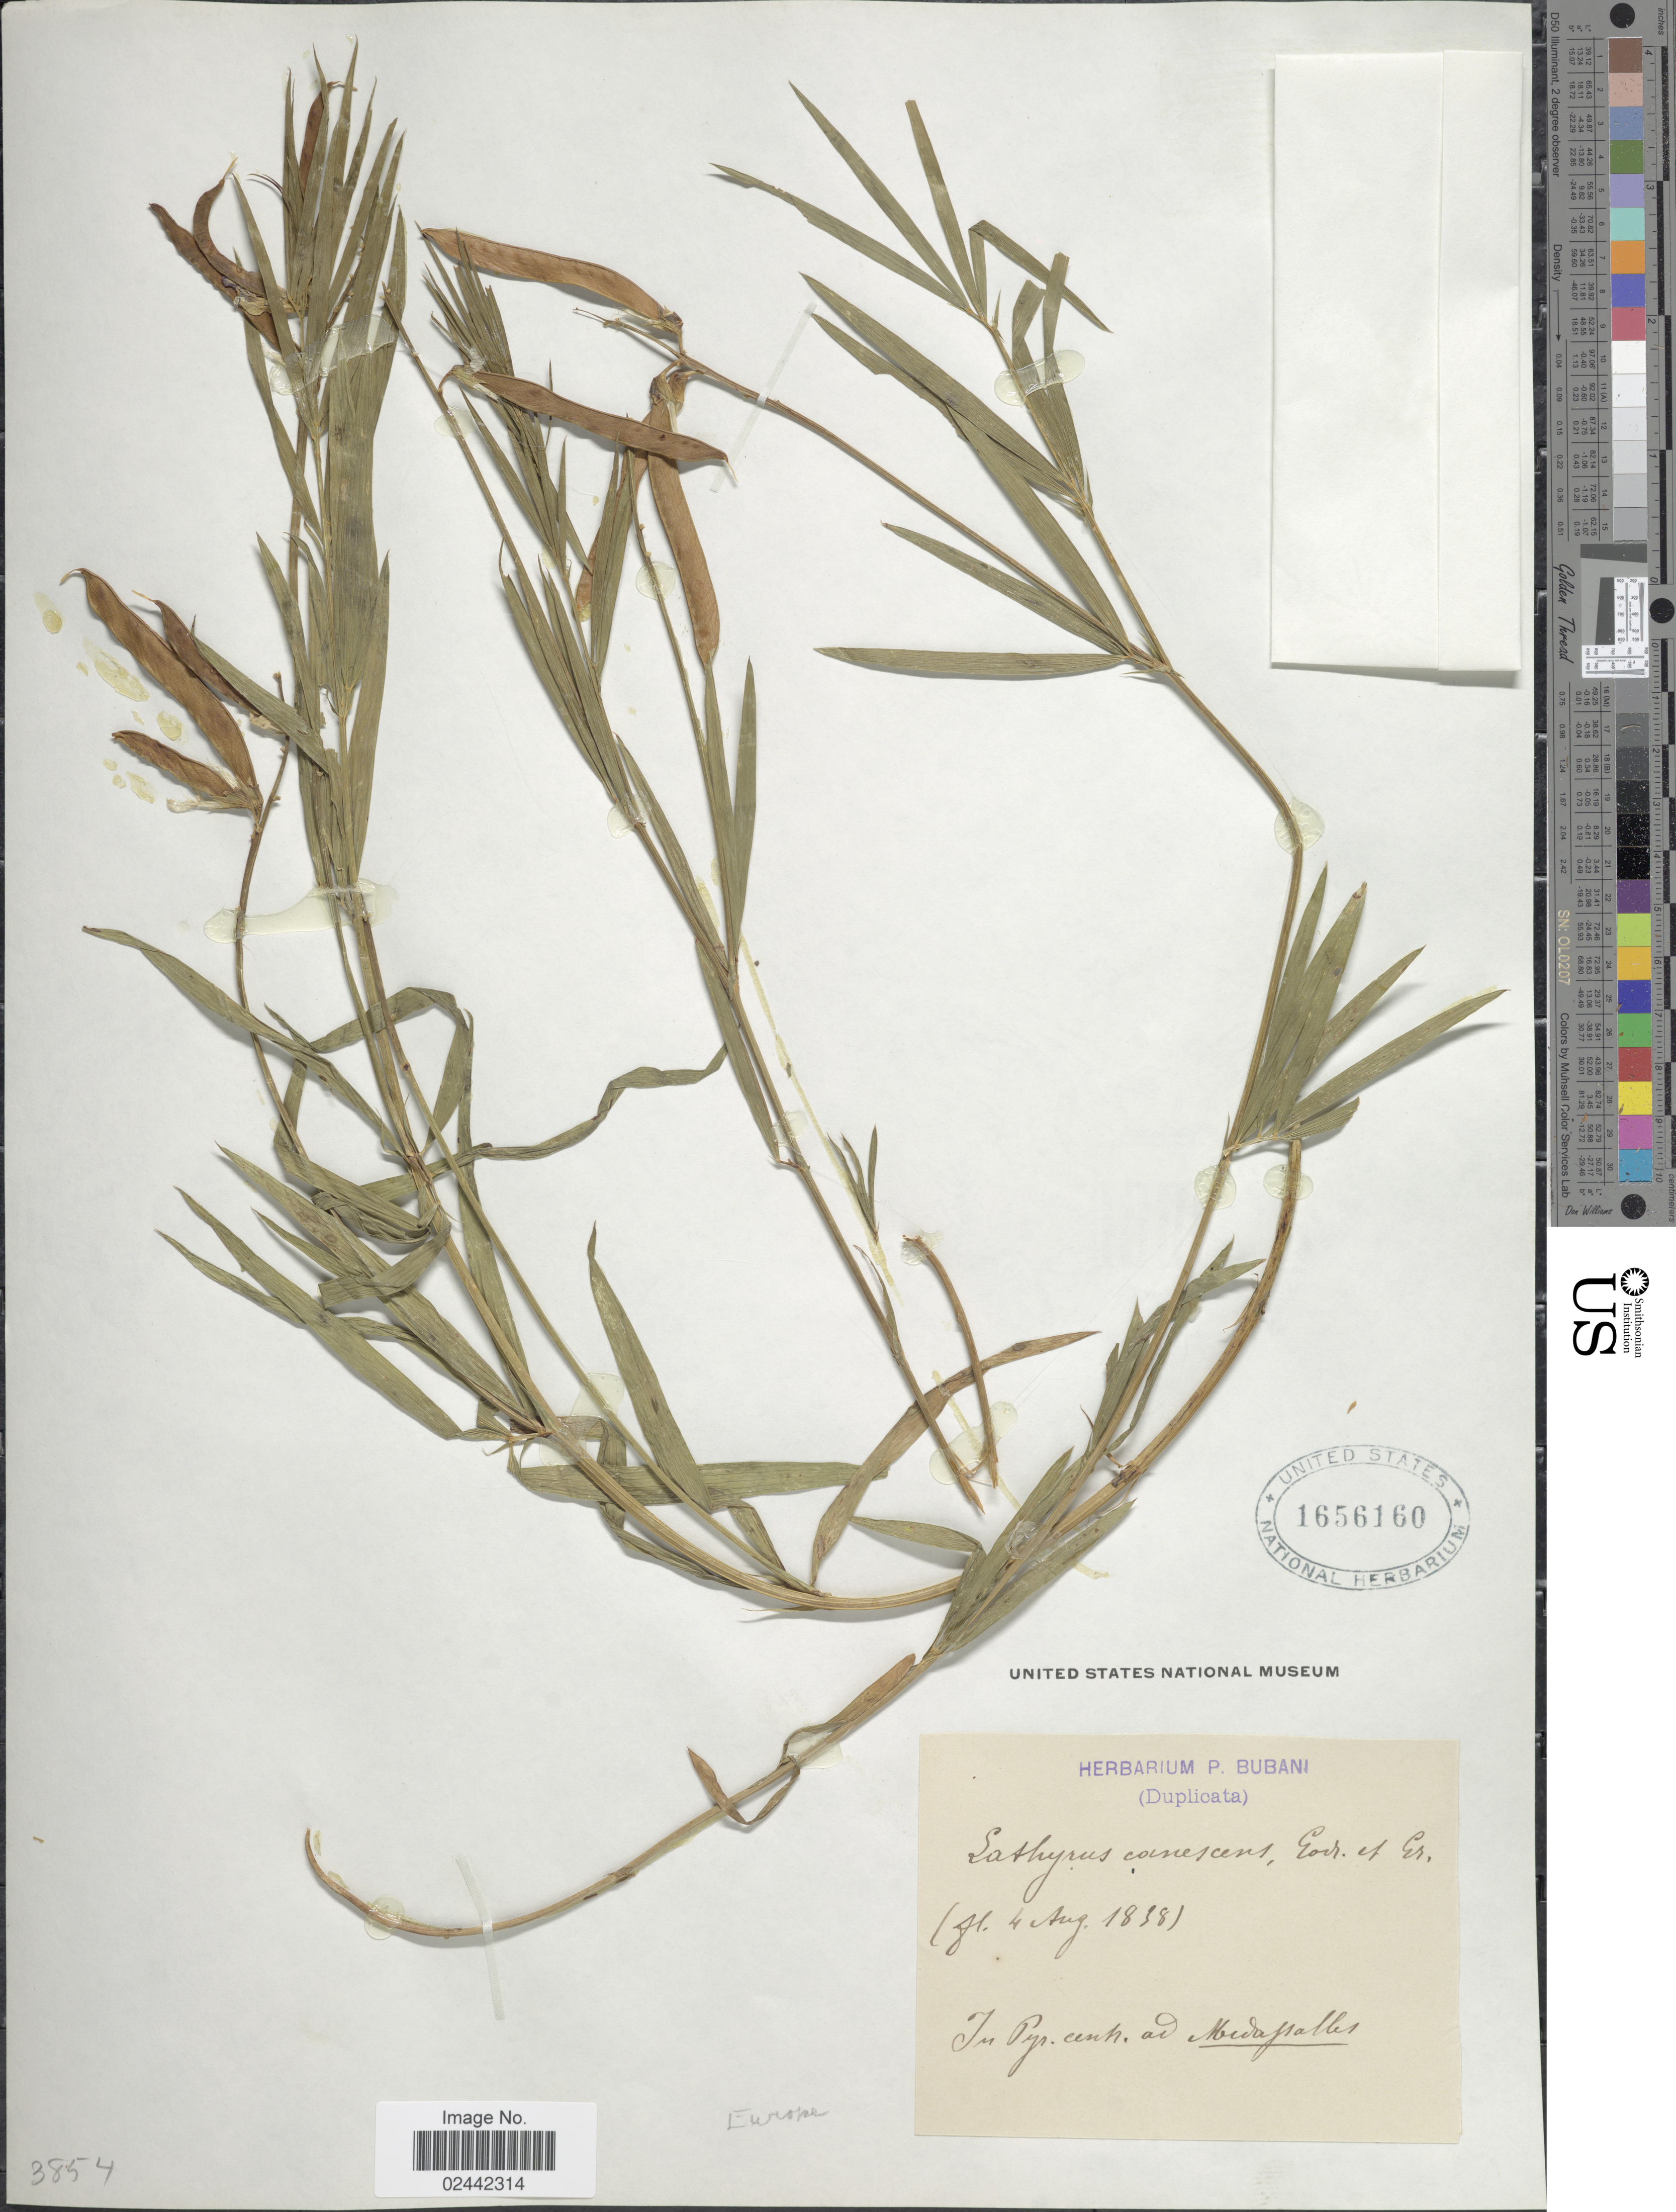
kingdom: Plantae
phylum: Tracheophyta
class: Magnoliopsida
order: Fabales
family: Fabaceae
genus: Lathyrus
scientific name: Lathyrus filiformis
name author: (Lam.) Gay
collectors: ex herb. P. Bubani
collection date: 1838-08-04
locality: In Pyr. centr. ad. Midassales [interpreted]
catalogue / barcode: US 1656160